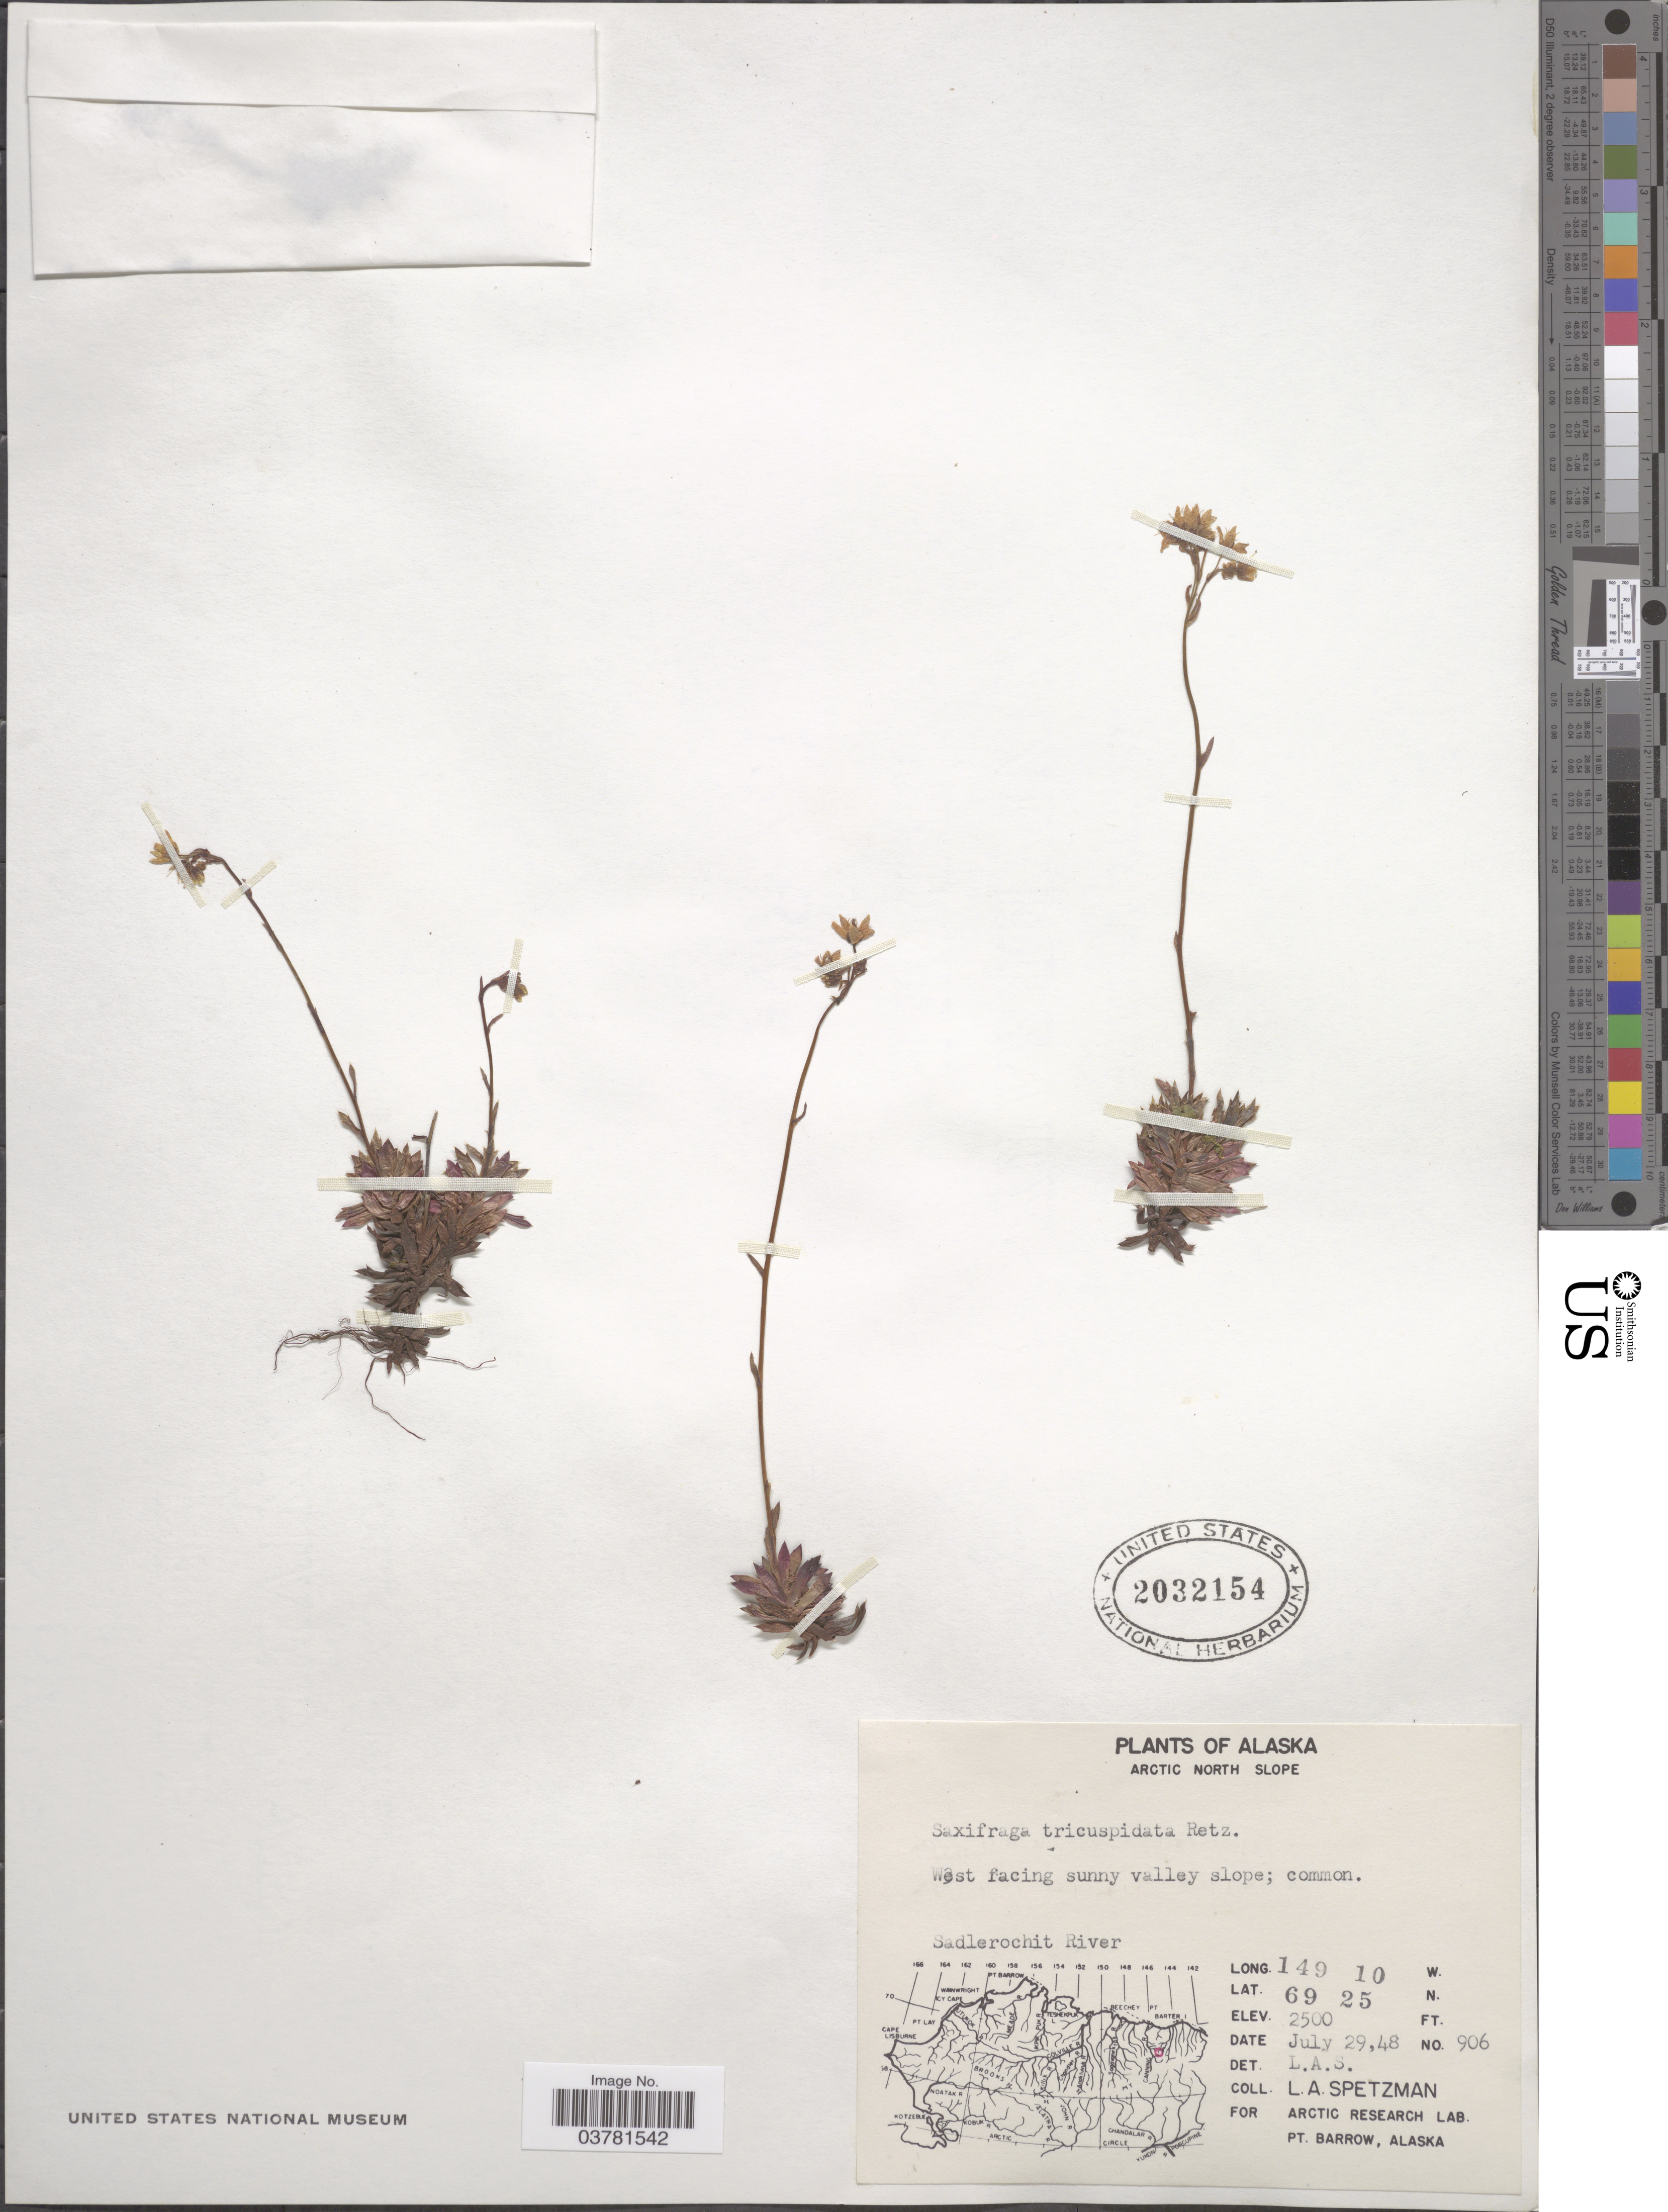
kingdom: Plantae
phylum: Tracheophyta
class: Magnoliopsida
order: Saxifragales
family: Saxifragaceae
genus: Saxifraga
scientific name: Saxifraga tricuspidata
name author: Rottb.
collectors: L. Spetzman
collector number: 906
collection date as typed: Transcribed d/m/y: 29/7/48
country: United States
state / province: Alaska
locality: Arctic North Slope. West facing sunny valley slope. Sadlerochit River.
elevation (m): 762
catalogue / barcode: US 2032154